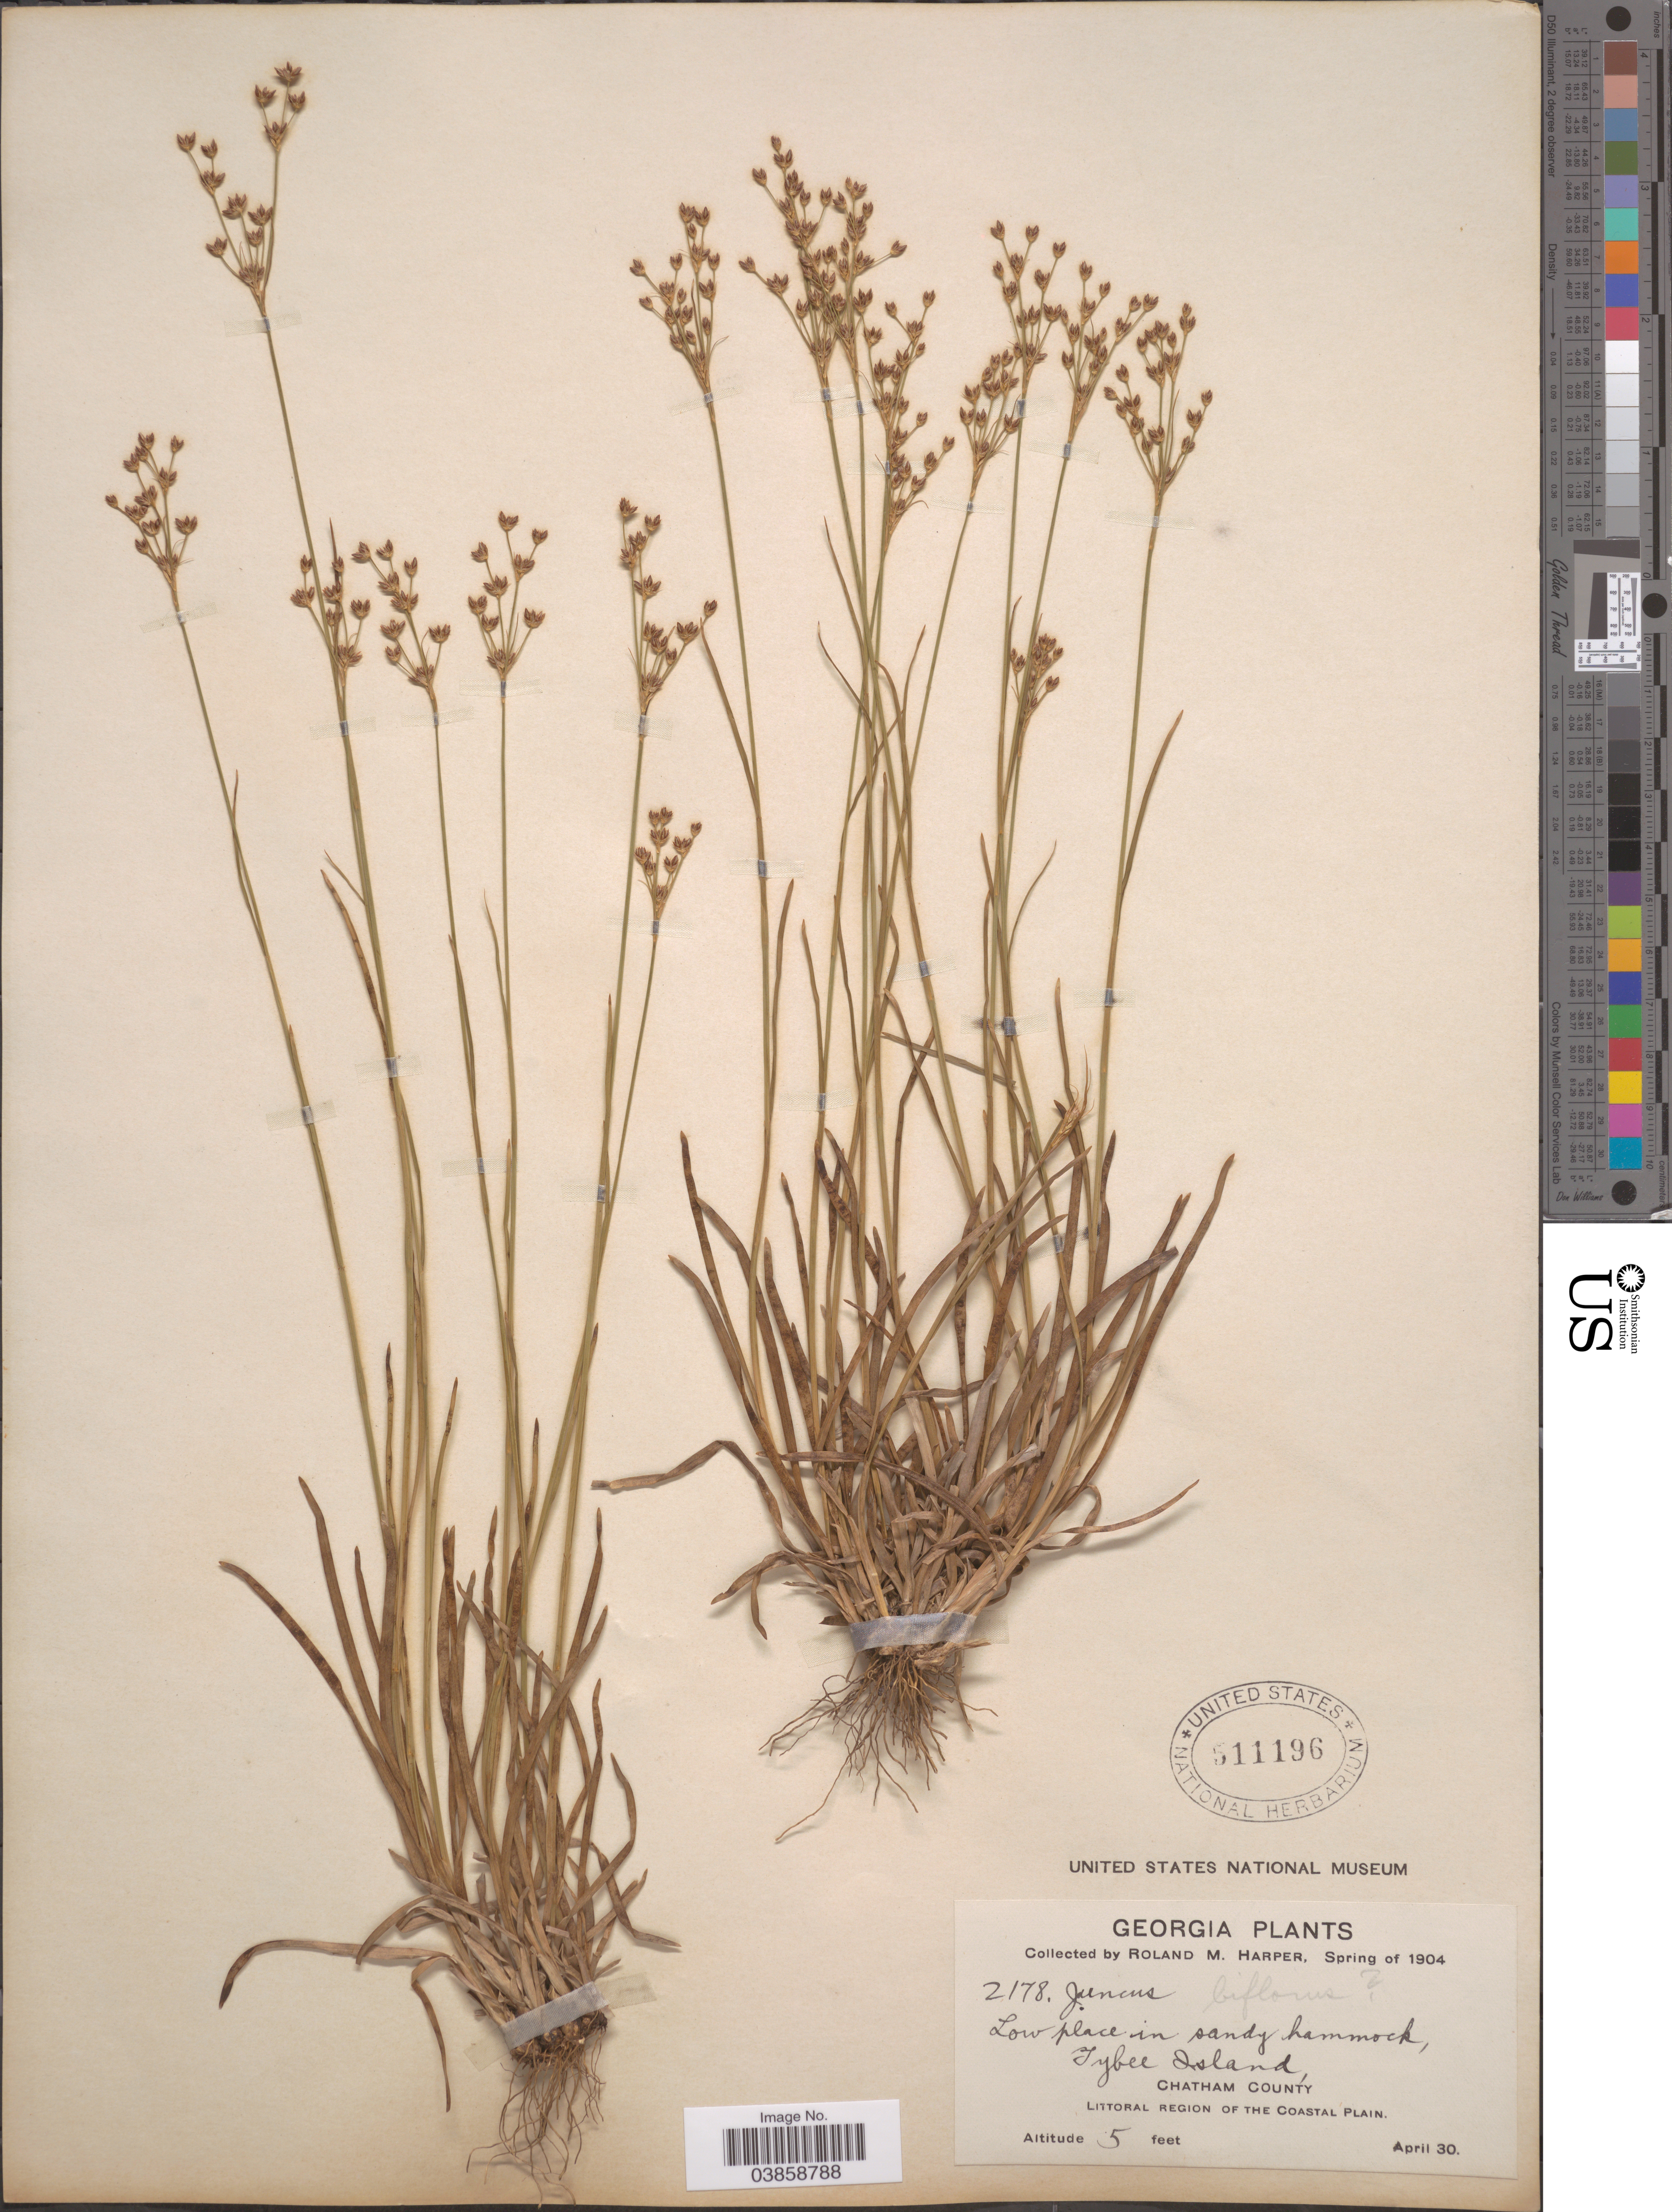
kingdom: Plantae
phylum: Tracheophyta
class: Liliopsida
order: Poales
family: Juncaceae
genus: Juncus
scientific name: Juncus sp.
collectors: R. M. Harper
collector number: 2178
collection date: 1904-04-03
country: United States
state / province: Georgia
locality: Tybee Island. Chatnam County. Littoral Region of the Coastal Plain.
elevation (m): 2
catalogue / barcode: US 511196